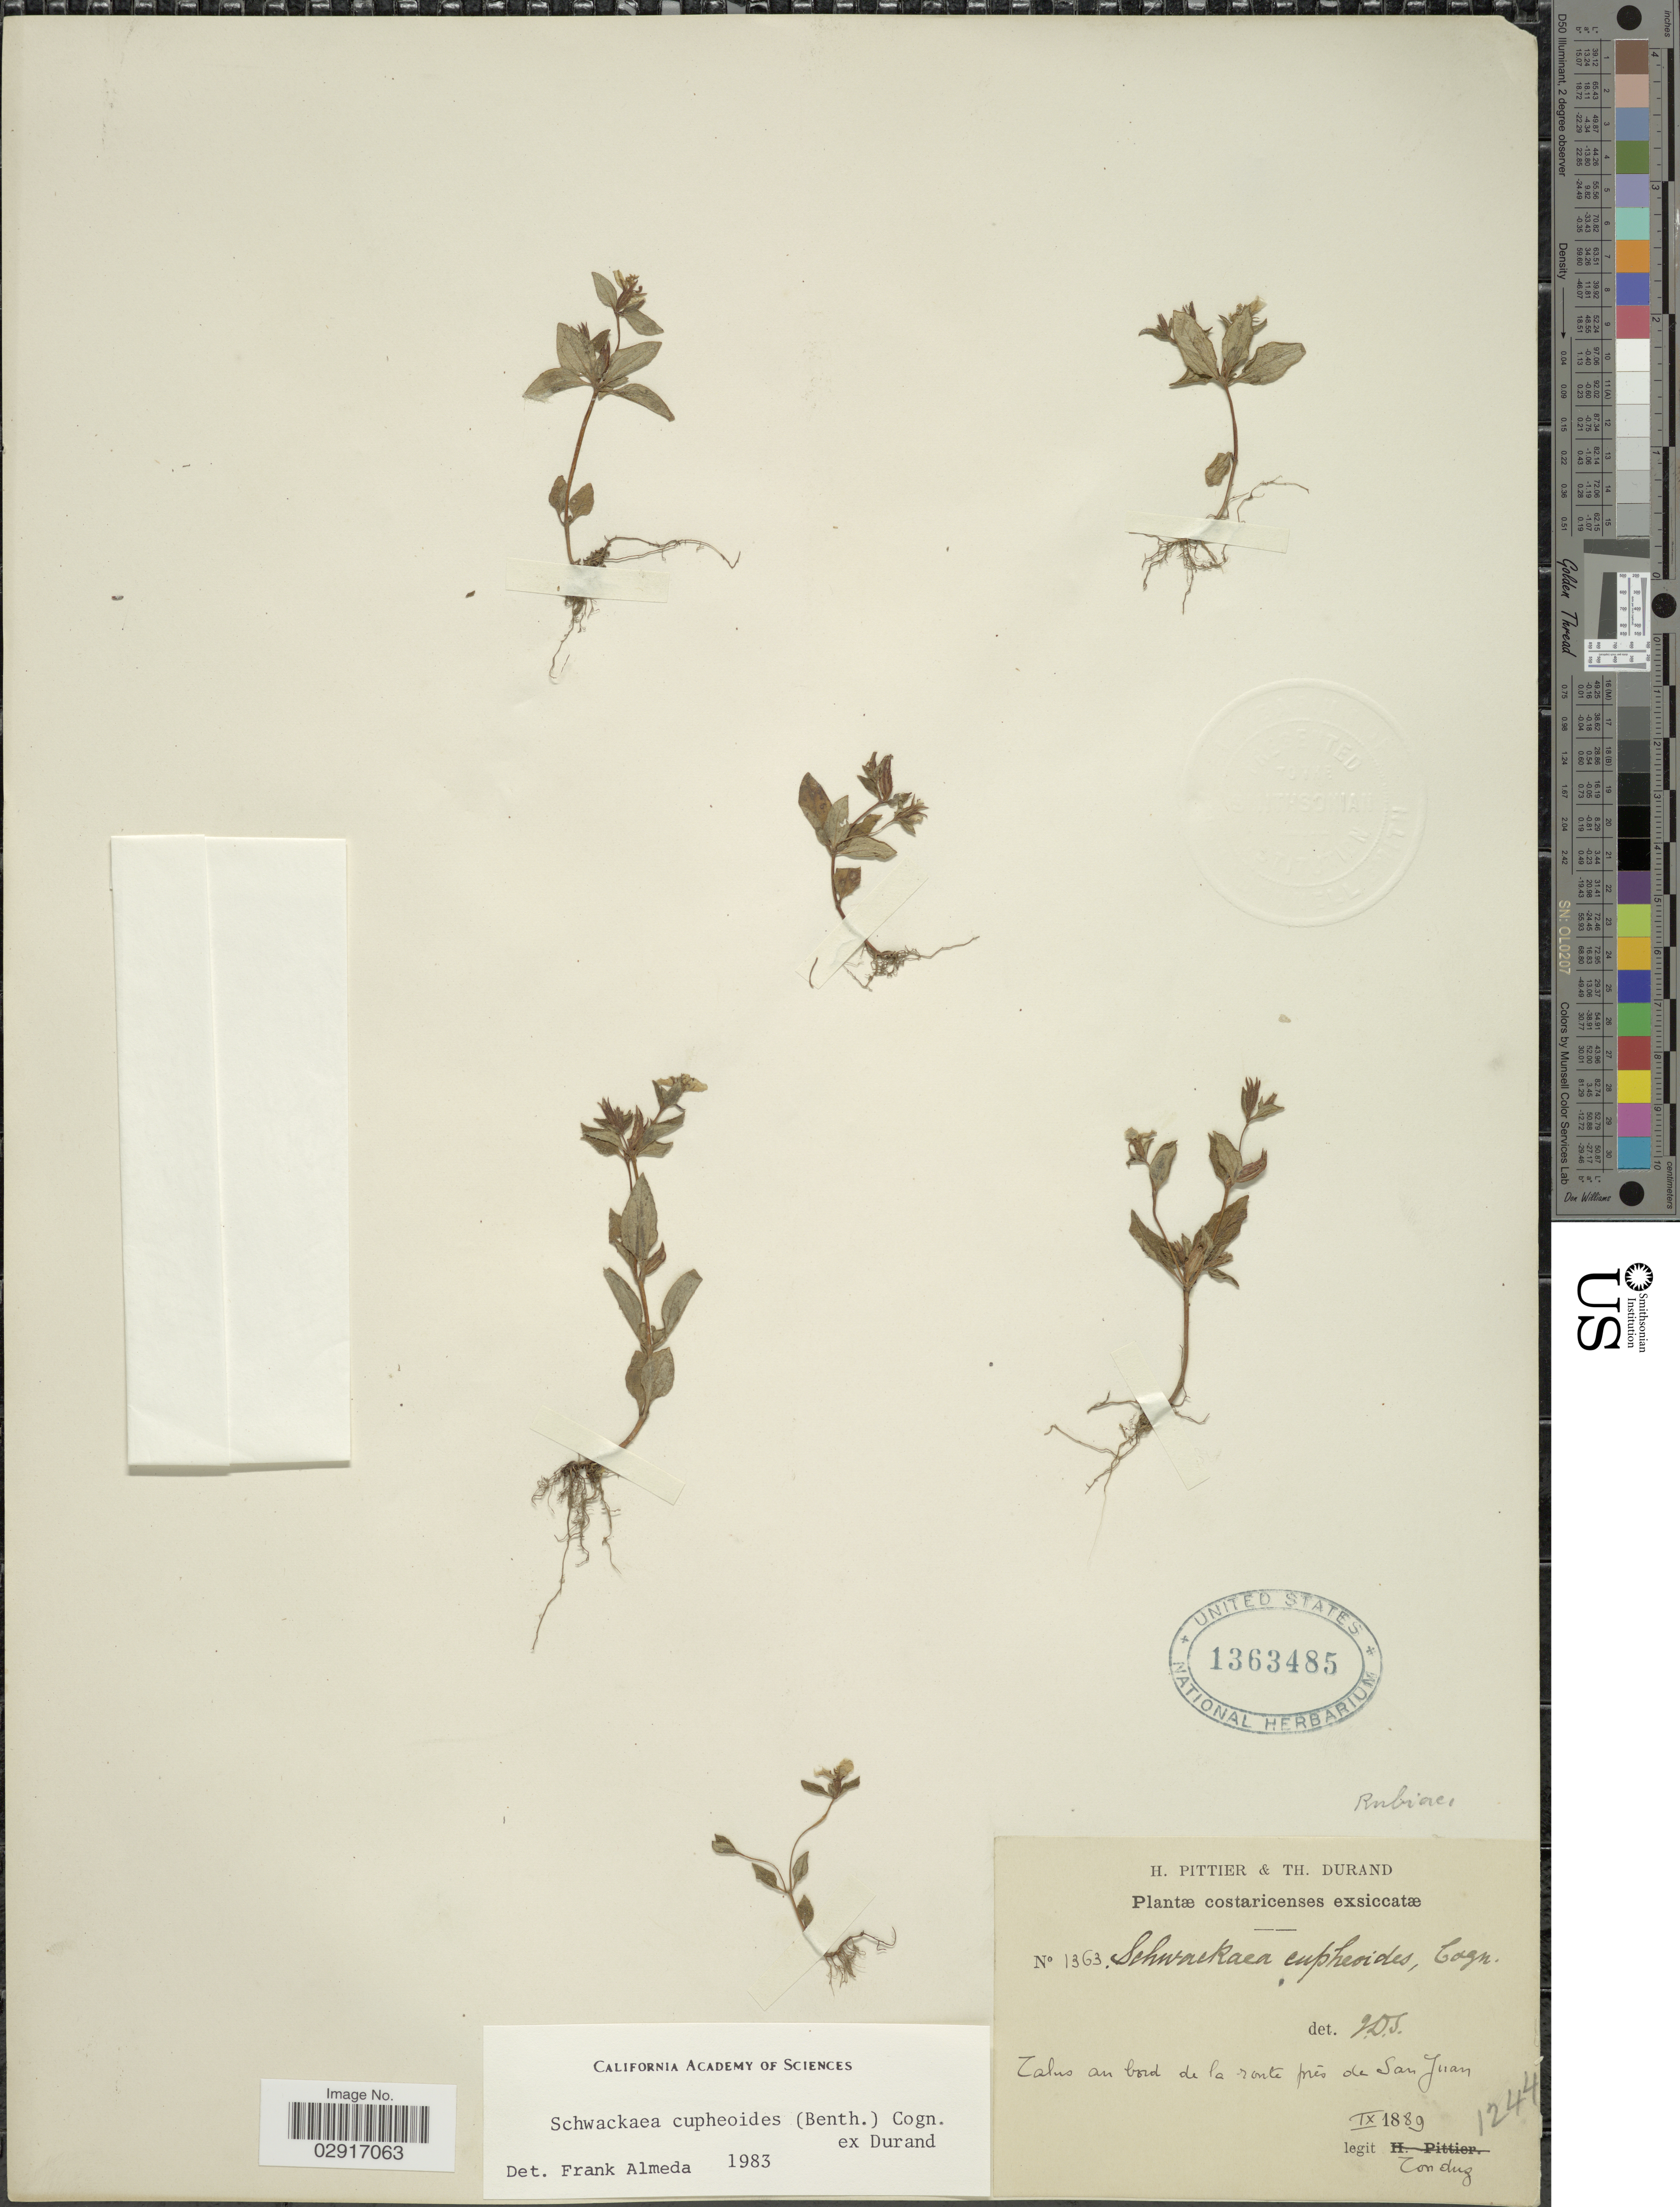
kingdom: Plantae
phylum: Tracheophyta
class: Magnoliopsida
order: Myrtales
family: Melastomataceae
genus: Schwackaea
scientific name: Schwackaea cupheoides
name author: (Benth.) Cogn.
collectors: Tonduz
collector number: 1363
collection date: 1889-09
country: Costa Rica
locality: Talus au bord de la route près de San Juan.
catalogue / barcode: US 1363485